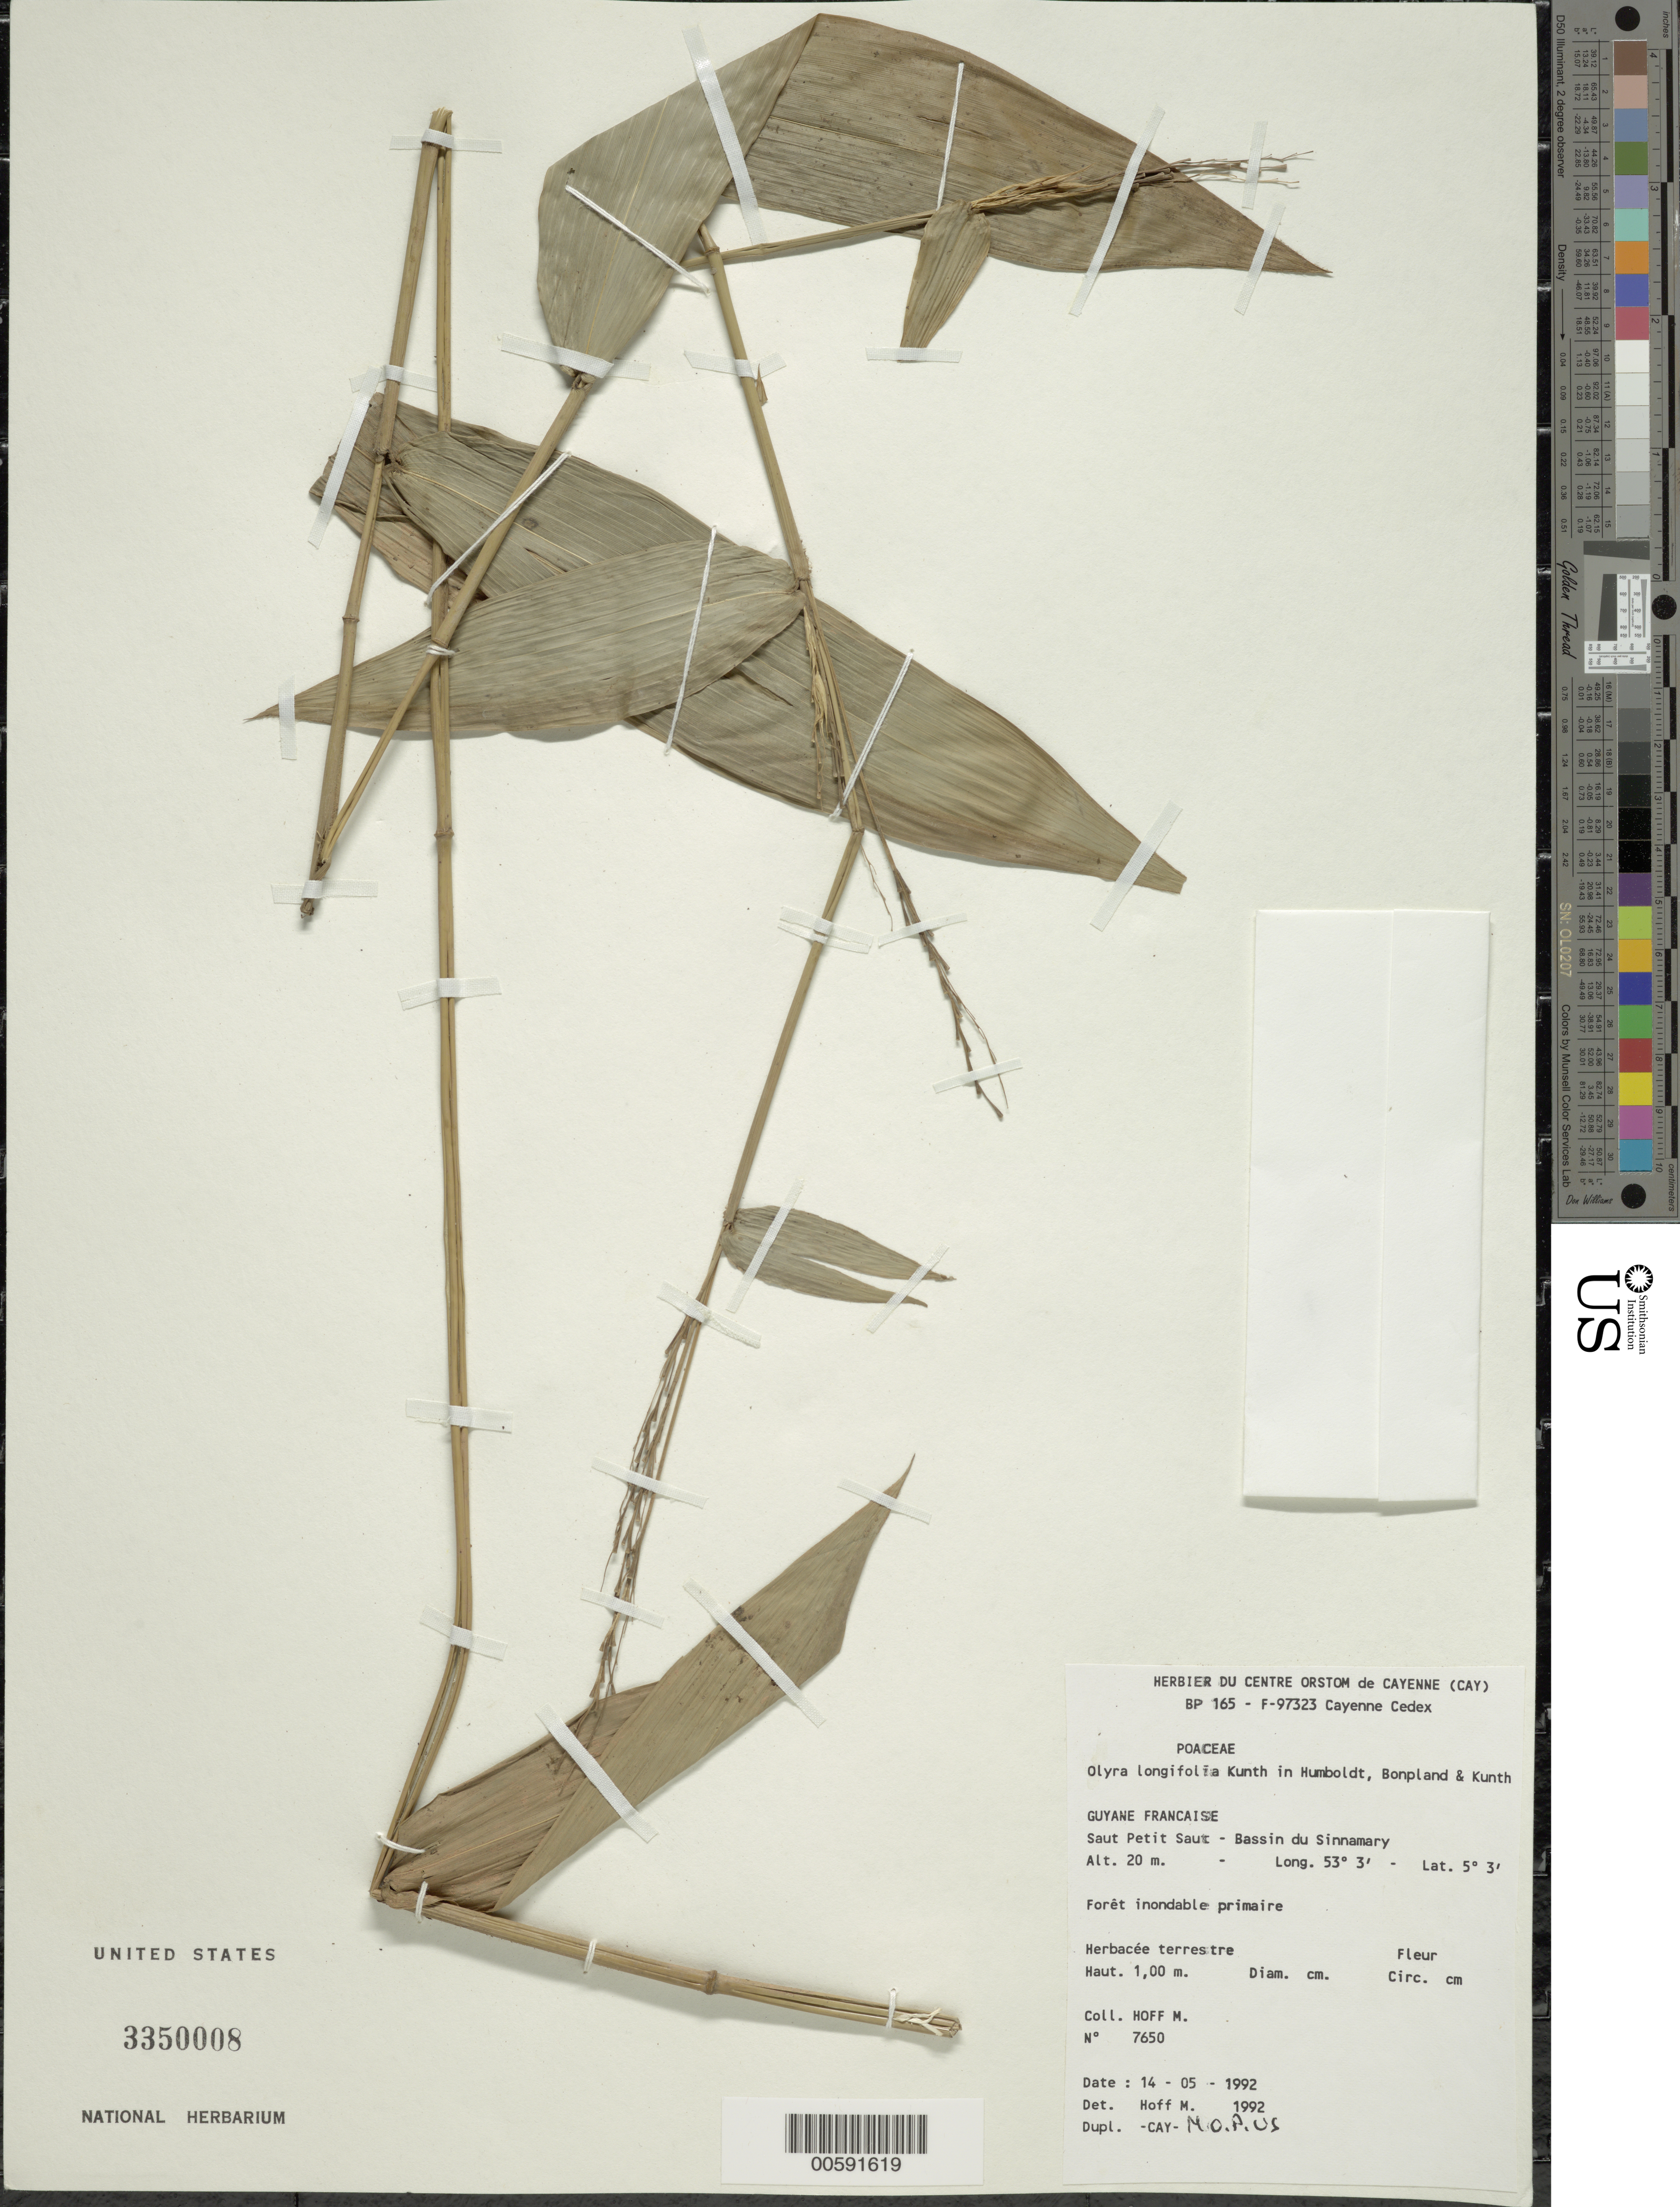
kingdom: Plantae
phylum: Tracheophyta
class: Liliopsida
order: Poales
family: Poaceae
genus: Olyra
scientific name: Olyra longifolia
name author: Kunth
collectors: M. Hoff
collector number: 7650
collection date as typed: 14 May 1992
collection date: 1992-05-14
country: French Guiana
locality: Saut petit saut, bassin du sinnamaru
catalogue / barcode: US 3350008